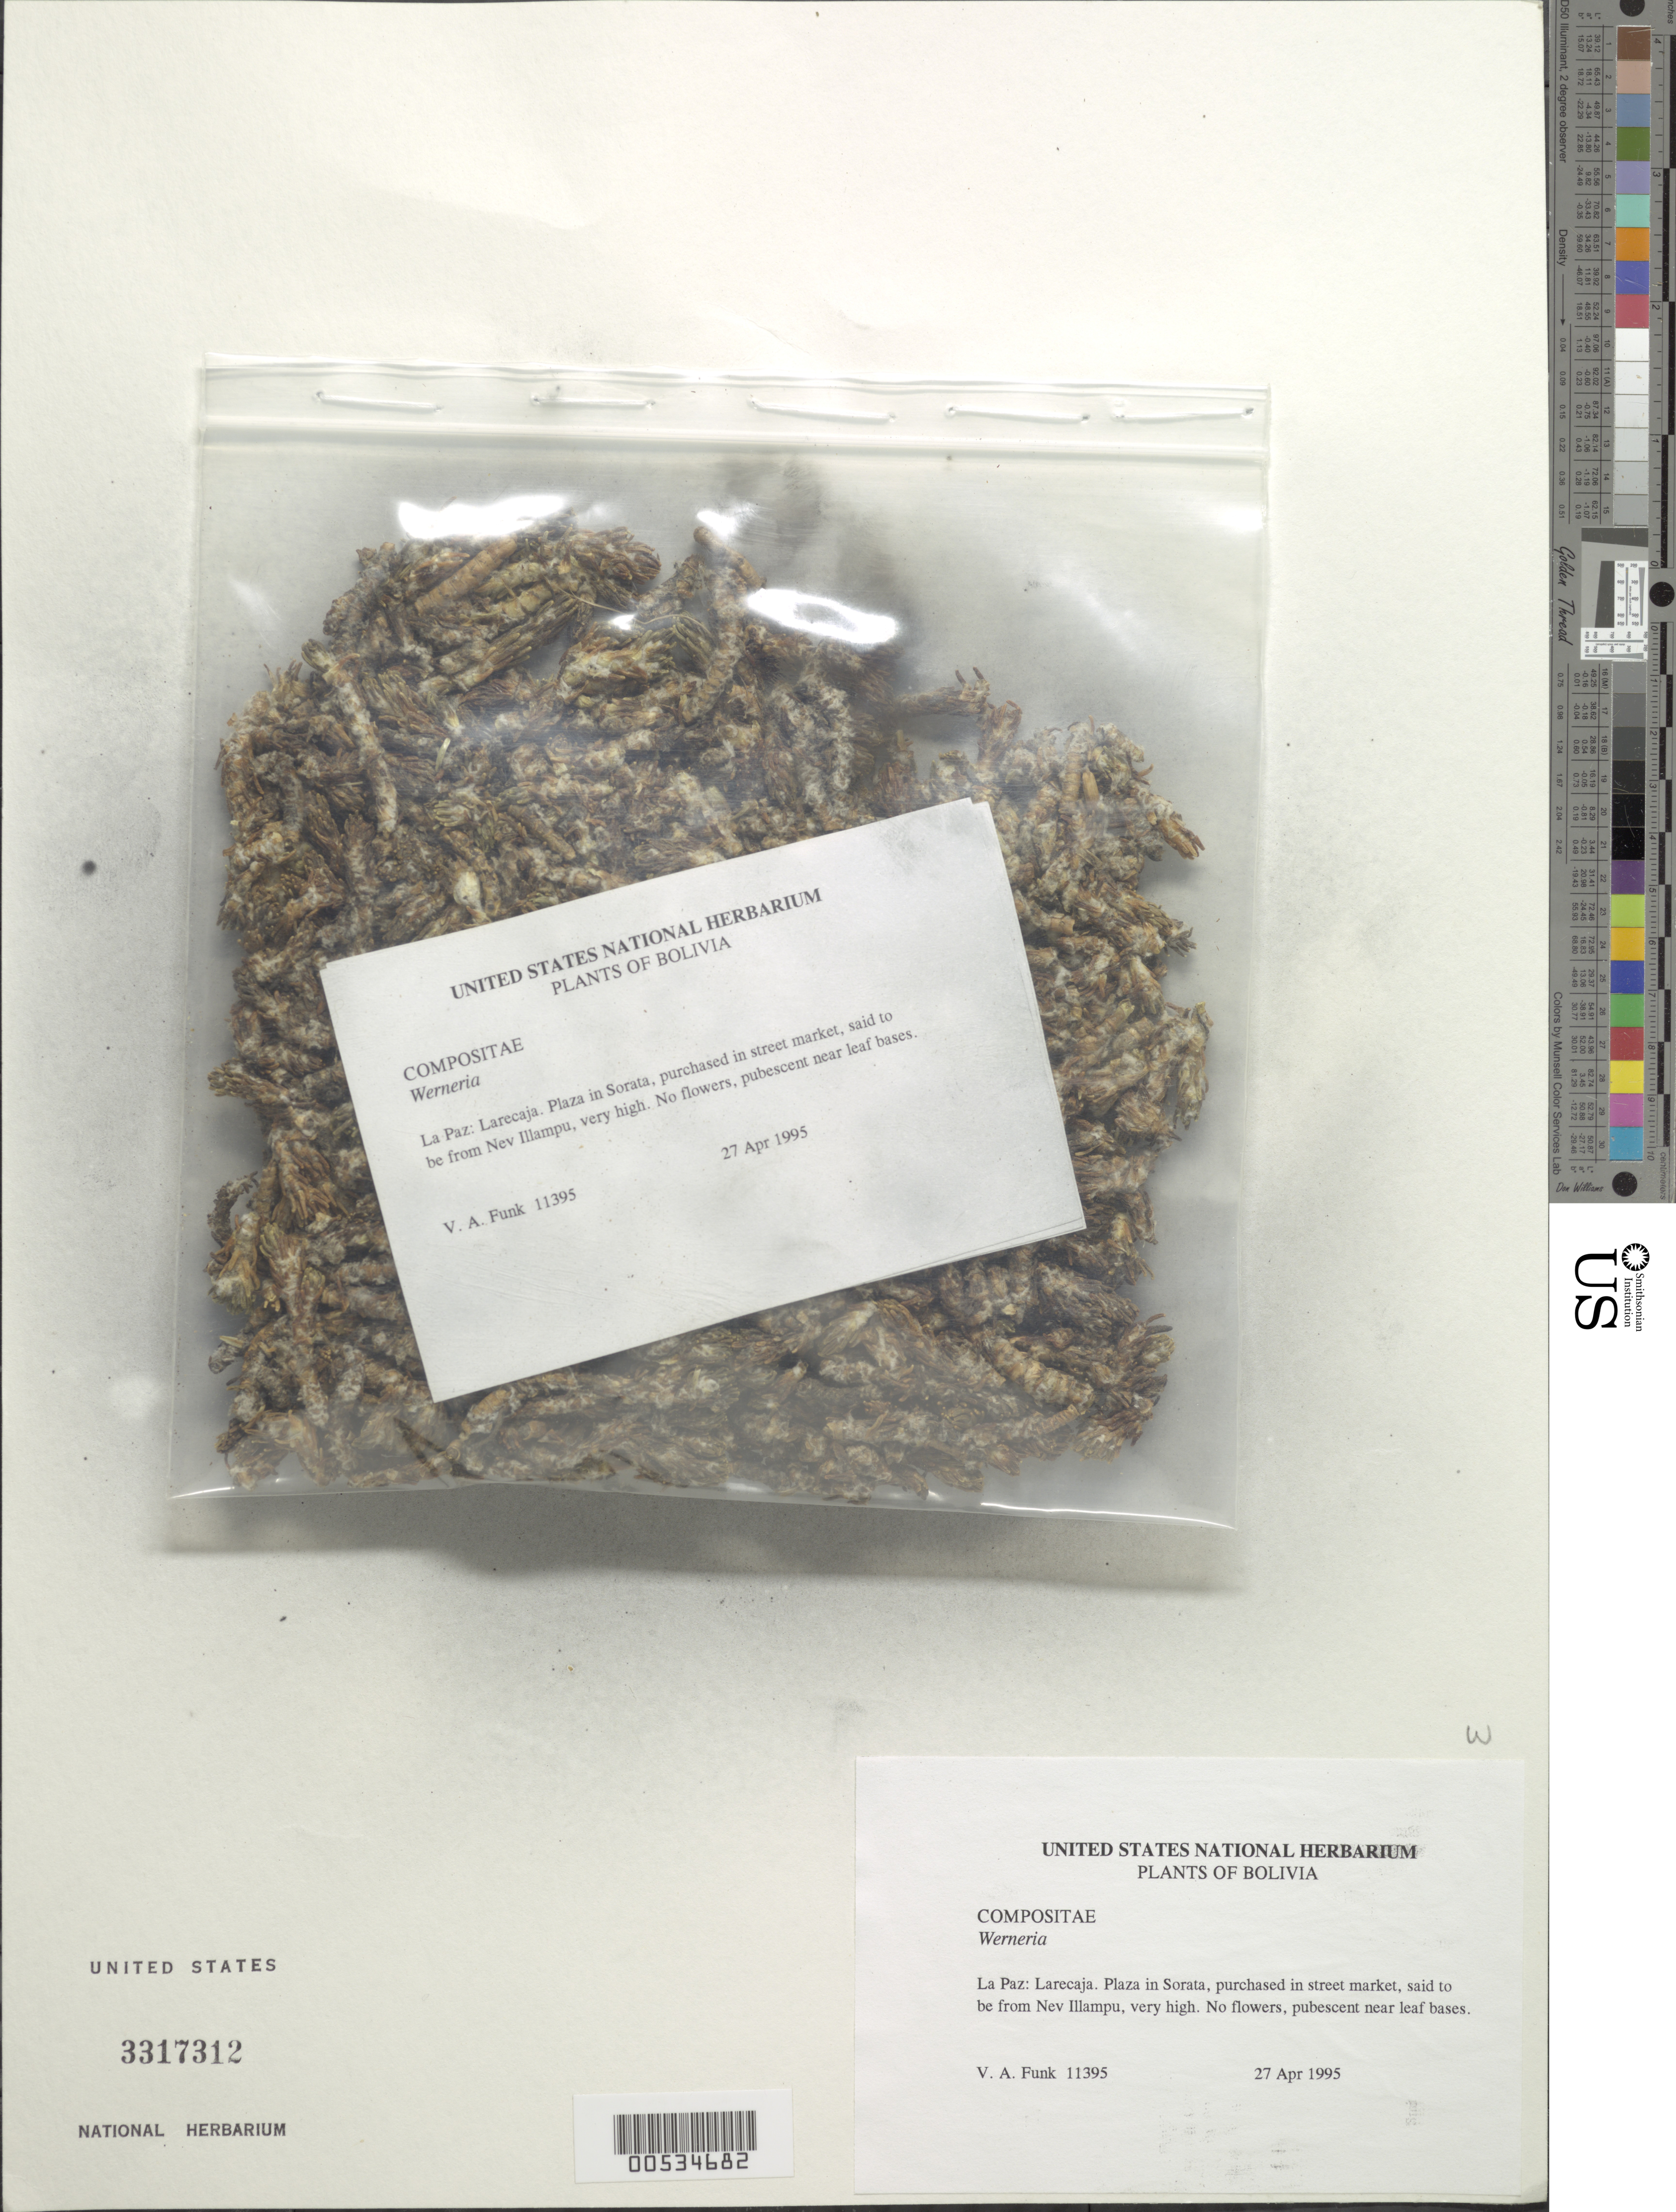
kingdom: Plantae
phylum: Tracheophyta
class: Magnoliopsida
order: Asterales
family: Asteraceae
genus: Xenophyllum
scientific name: Xenophyllum juniperium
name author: (Hieron.) J. Calvo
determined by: Calvo, Joel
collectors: V. Funk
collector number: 11395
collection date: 1995-04-27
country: Bolivia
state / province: La Paz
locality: Larecaja: Plaza in Sorata, purchased in street market, said to be from Nev. Illampu, very high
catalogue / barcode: US 3317312